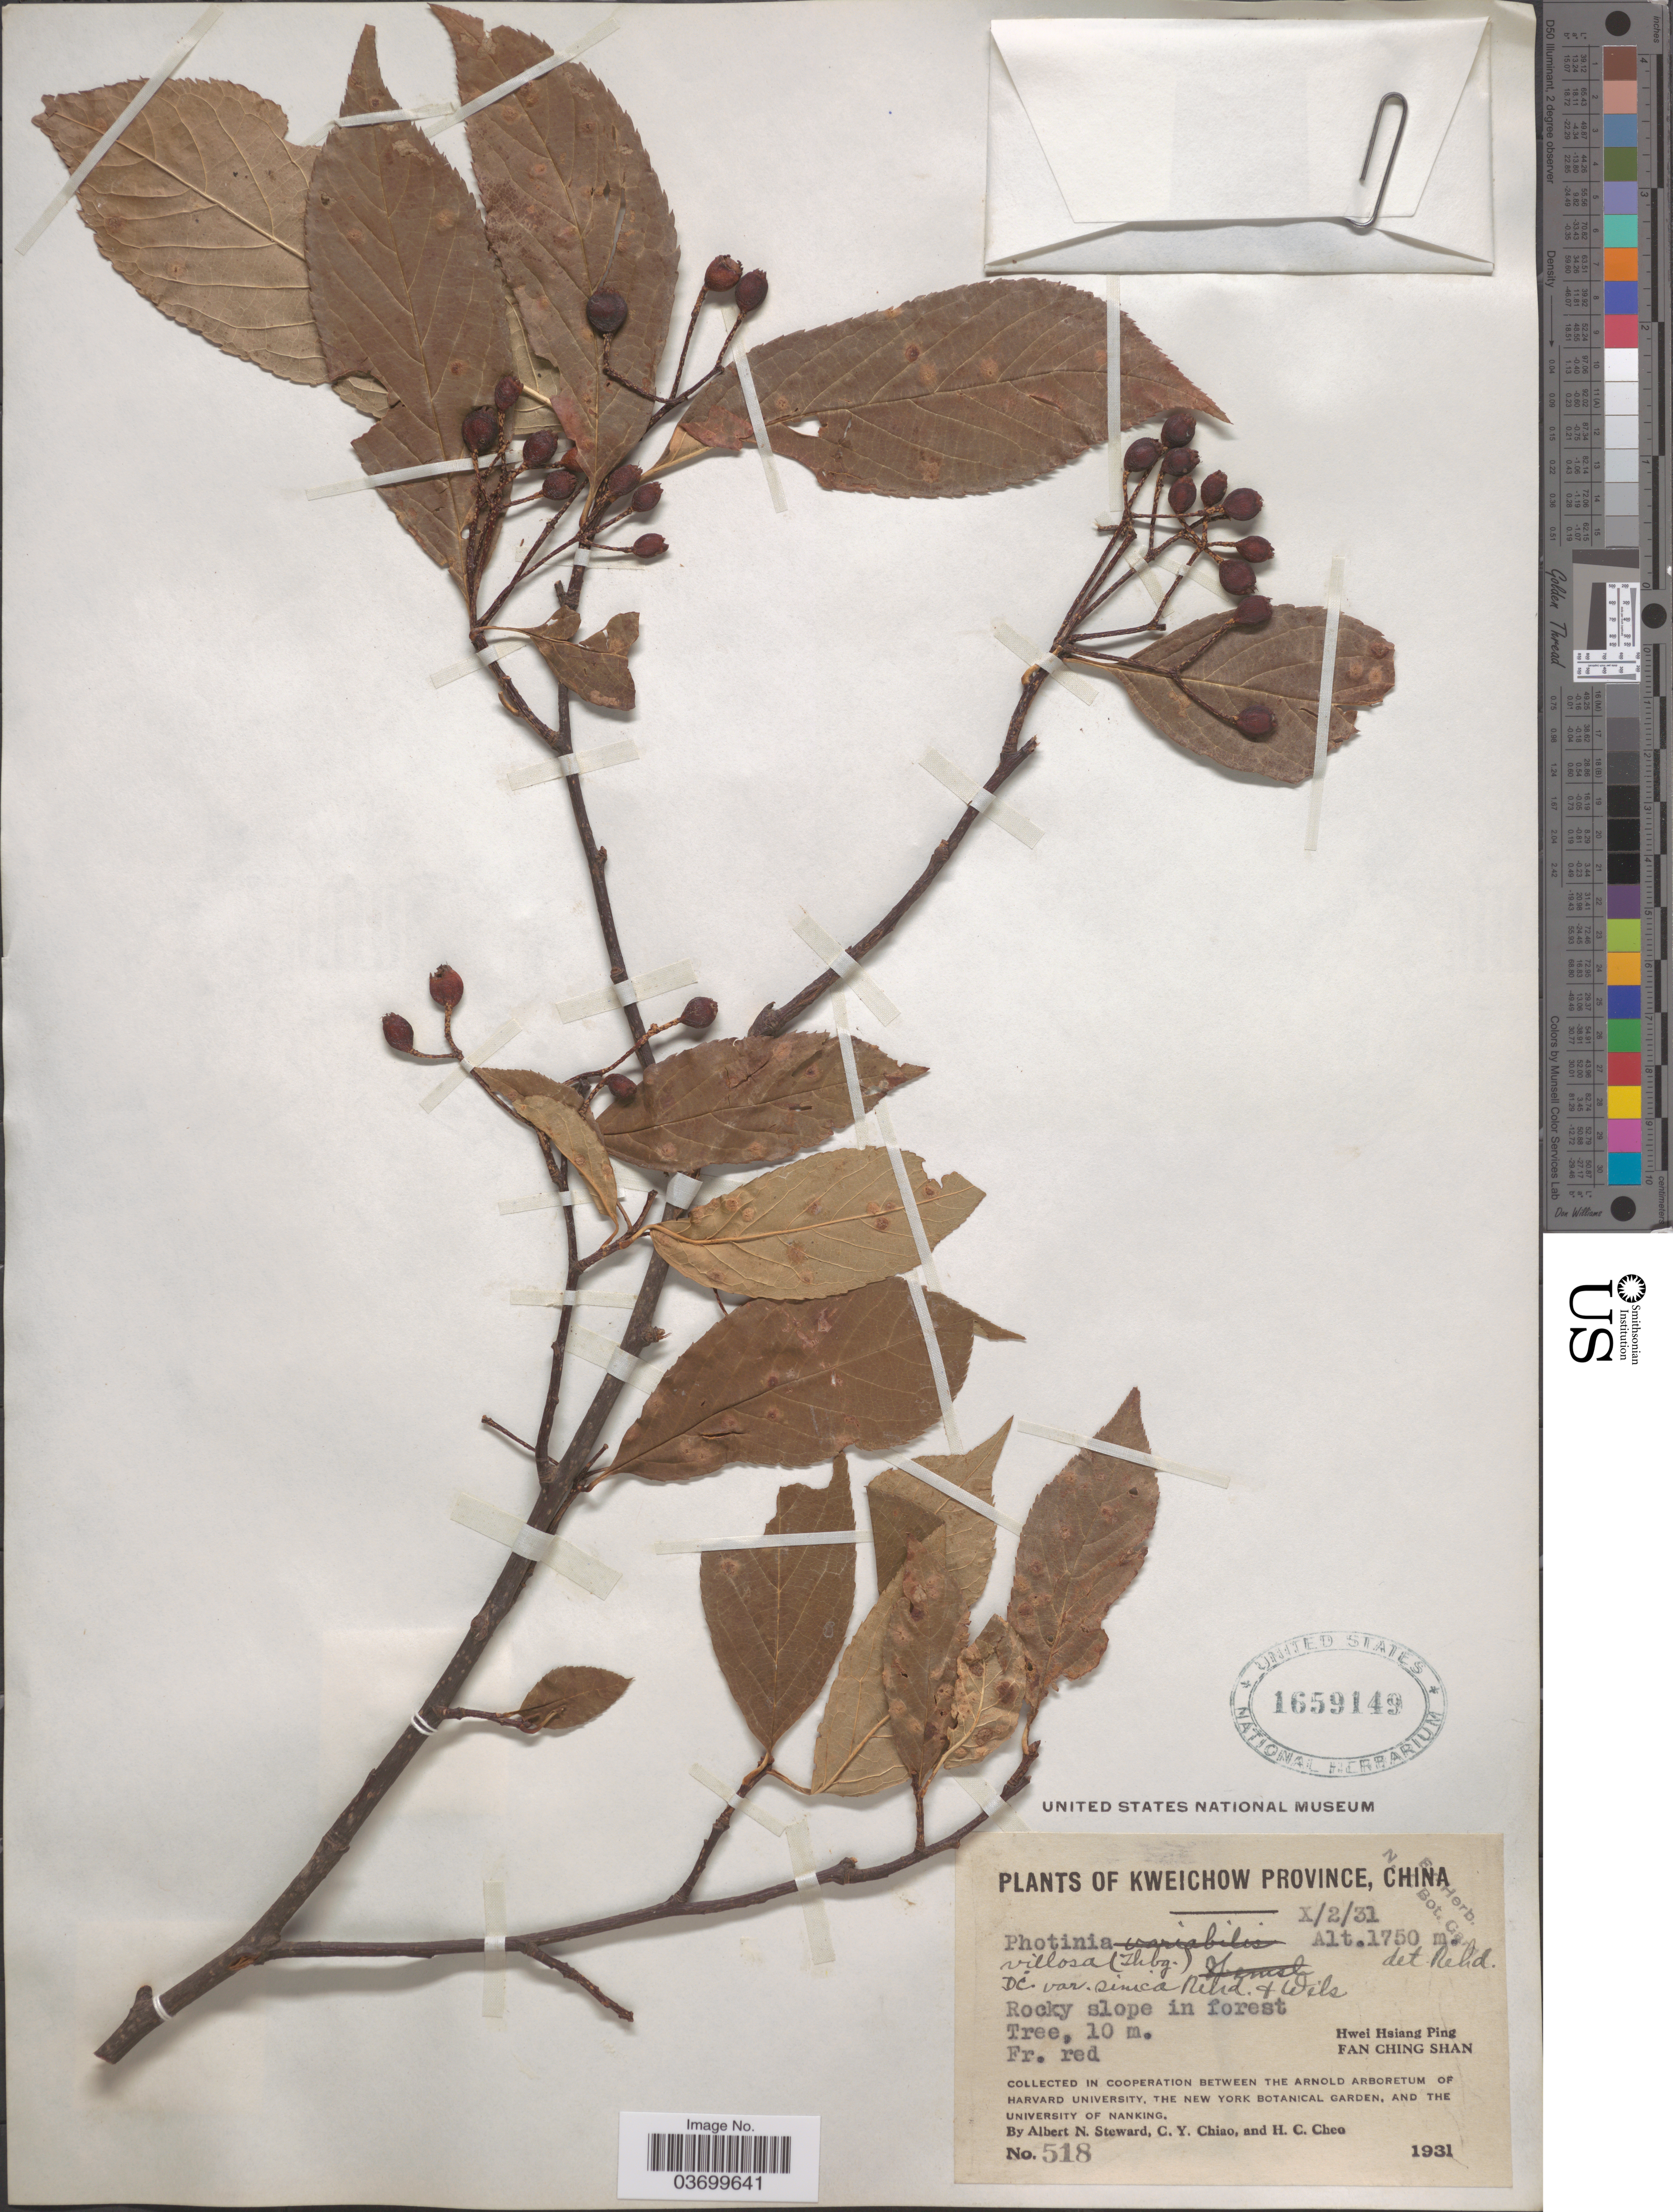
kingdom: Plantae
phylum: Tracheophyta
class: Magnoliopsida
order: Rosales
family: Rosaceae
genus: Photinia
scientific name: Photinia villosa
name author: (DC.) Thunb.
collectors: A. N. Steward, C. Y. Chiao & H. Cheo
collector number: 518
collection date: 1931-10-02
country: China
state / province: Guizhou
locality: Kweichow Province. Rocky slope in forest. Hwei Hsiang Ping. Fan Ching Shan.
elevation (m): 1750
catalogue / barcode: US 1659149